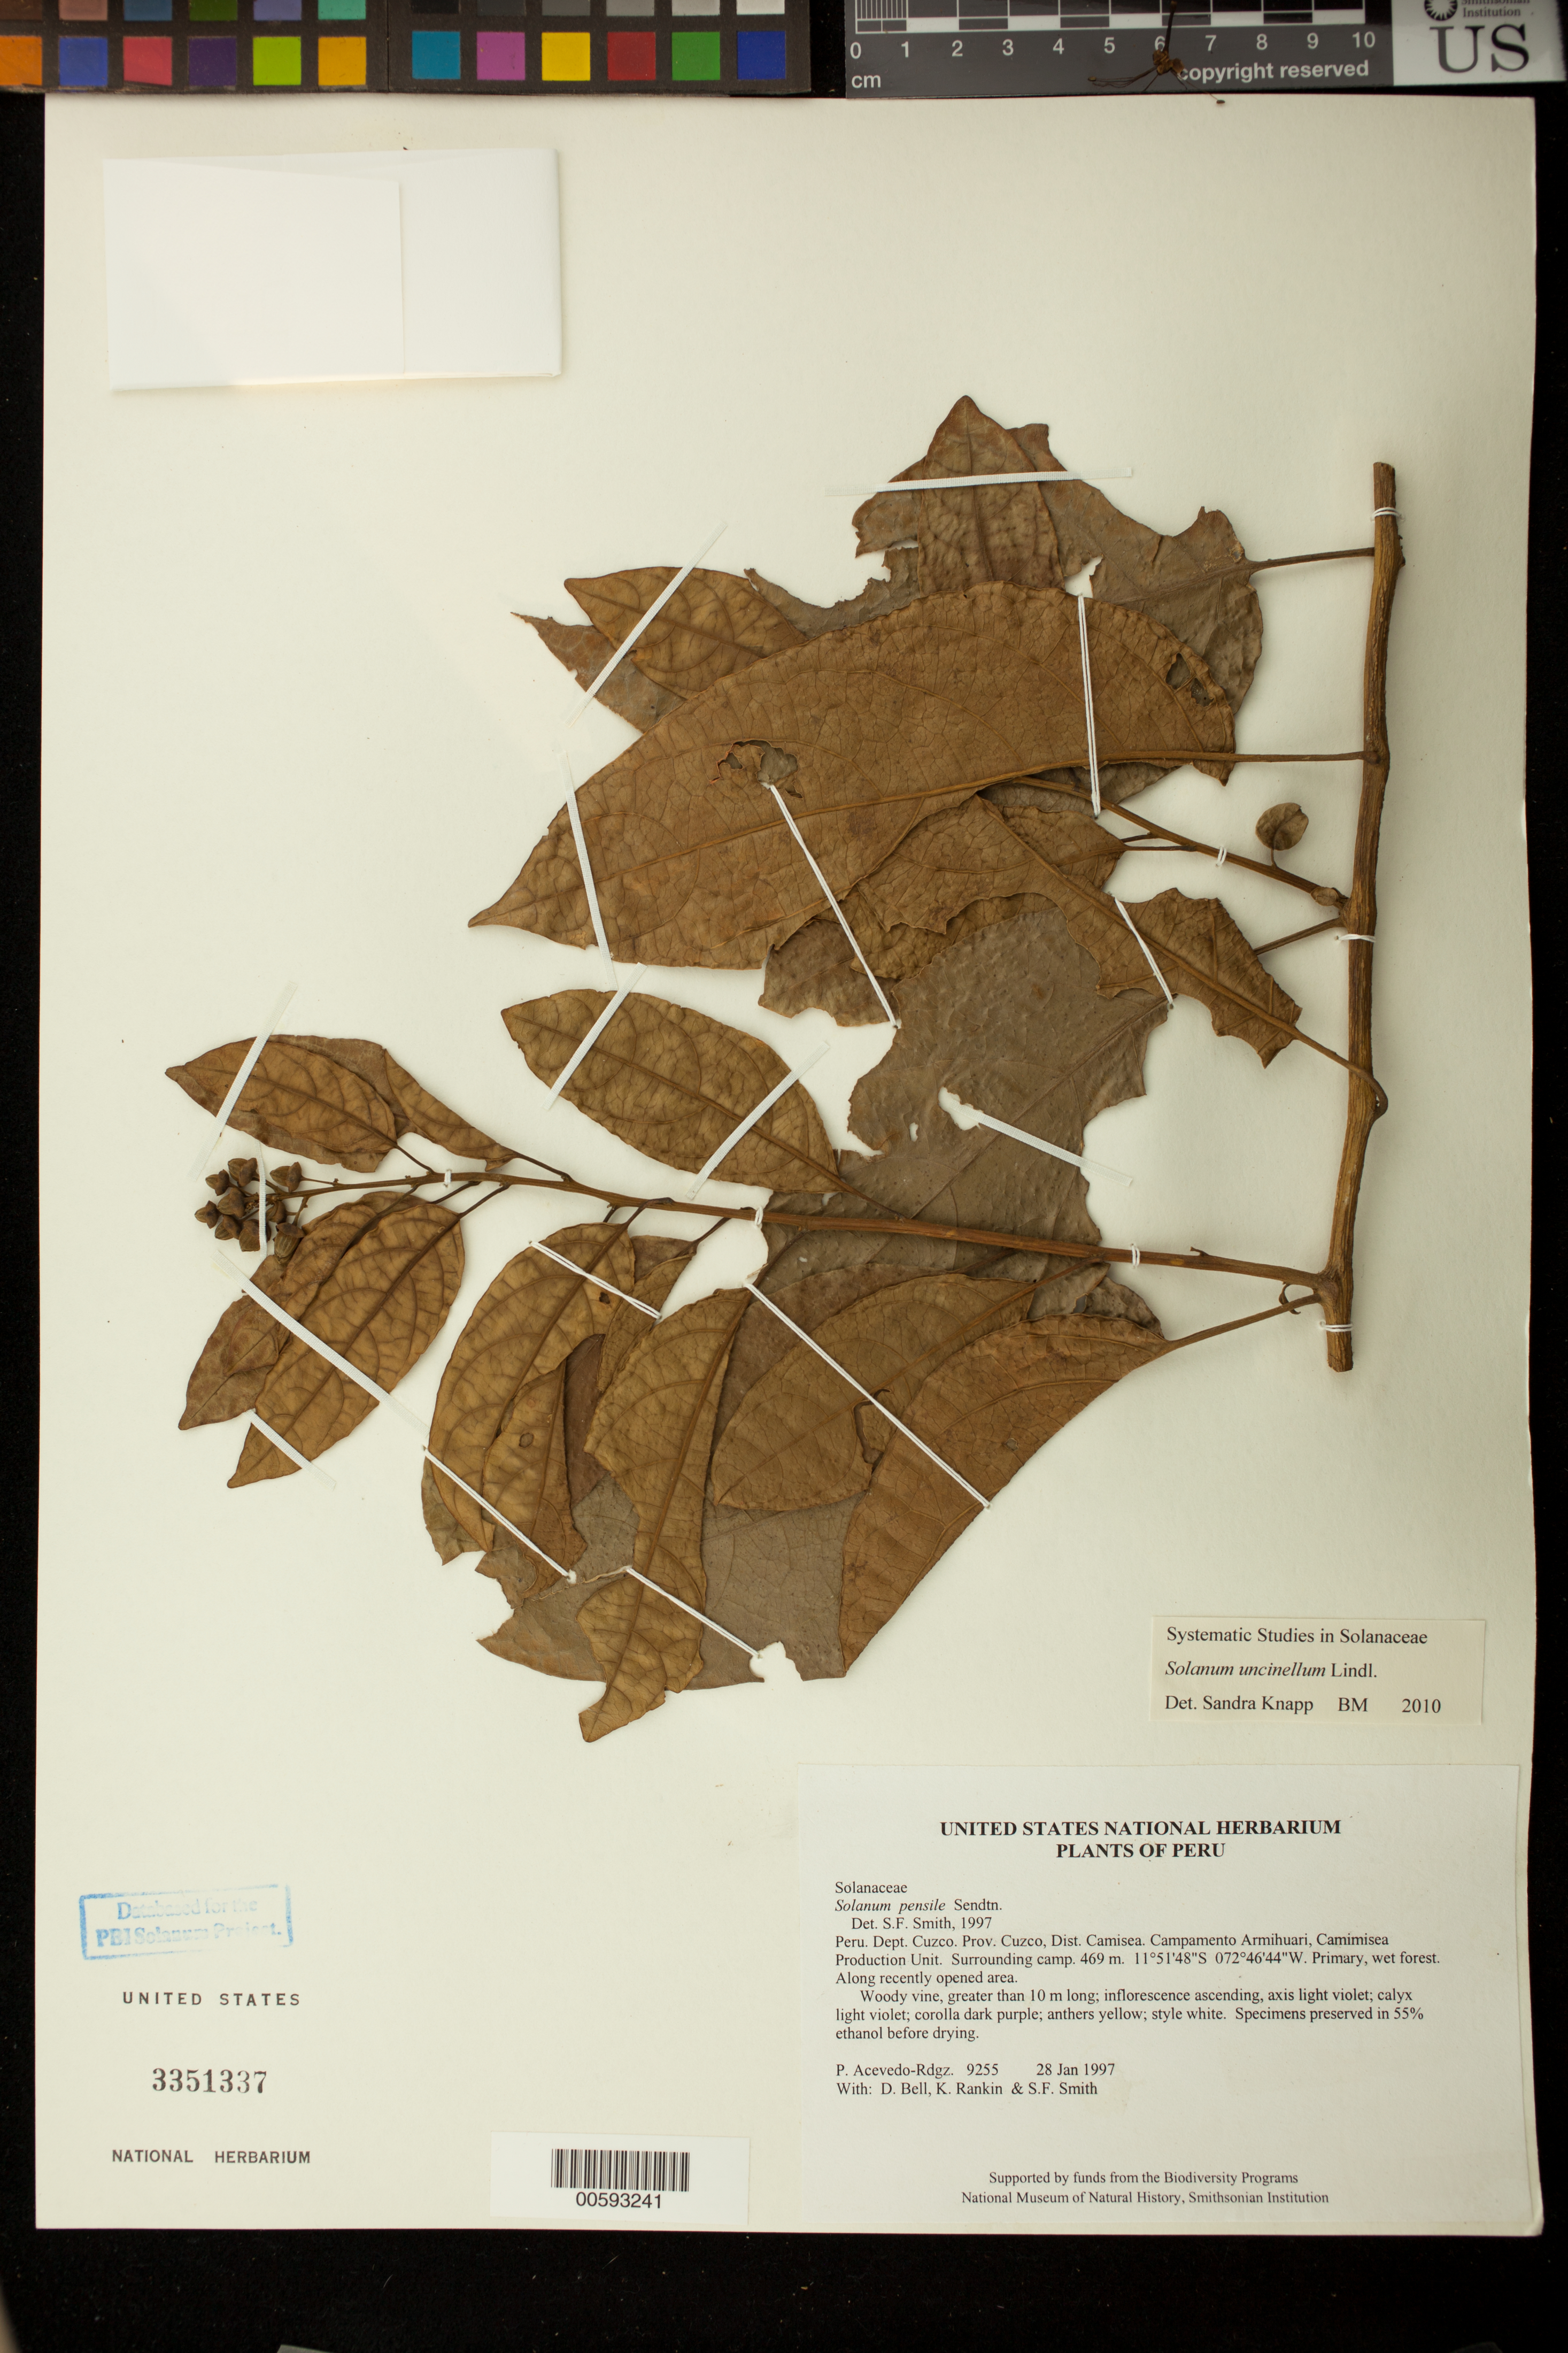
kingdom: Plantae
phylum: Tracheophyta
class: Magnoliopsida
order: Solanales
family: Solanaceae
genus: Solanum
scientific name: Solanum uncinellum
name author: Lindl.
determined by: Knapp, S. D.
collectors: P. Acevedo-Rodr., D. A. Bell, K. Rankin & S.F. Smith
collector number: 9255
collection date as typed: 28 Jan 1997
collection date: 1997-01-28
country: Peru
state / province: Cusco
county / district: Cusco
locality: Campamento Armihuari, Camisea Production Unit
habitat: priary, wet forest, along recently opened area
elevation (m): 469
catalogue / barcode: US 3351337